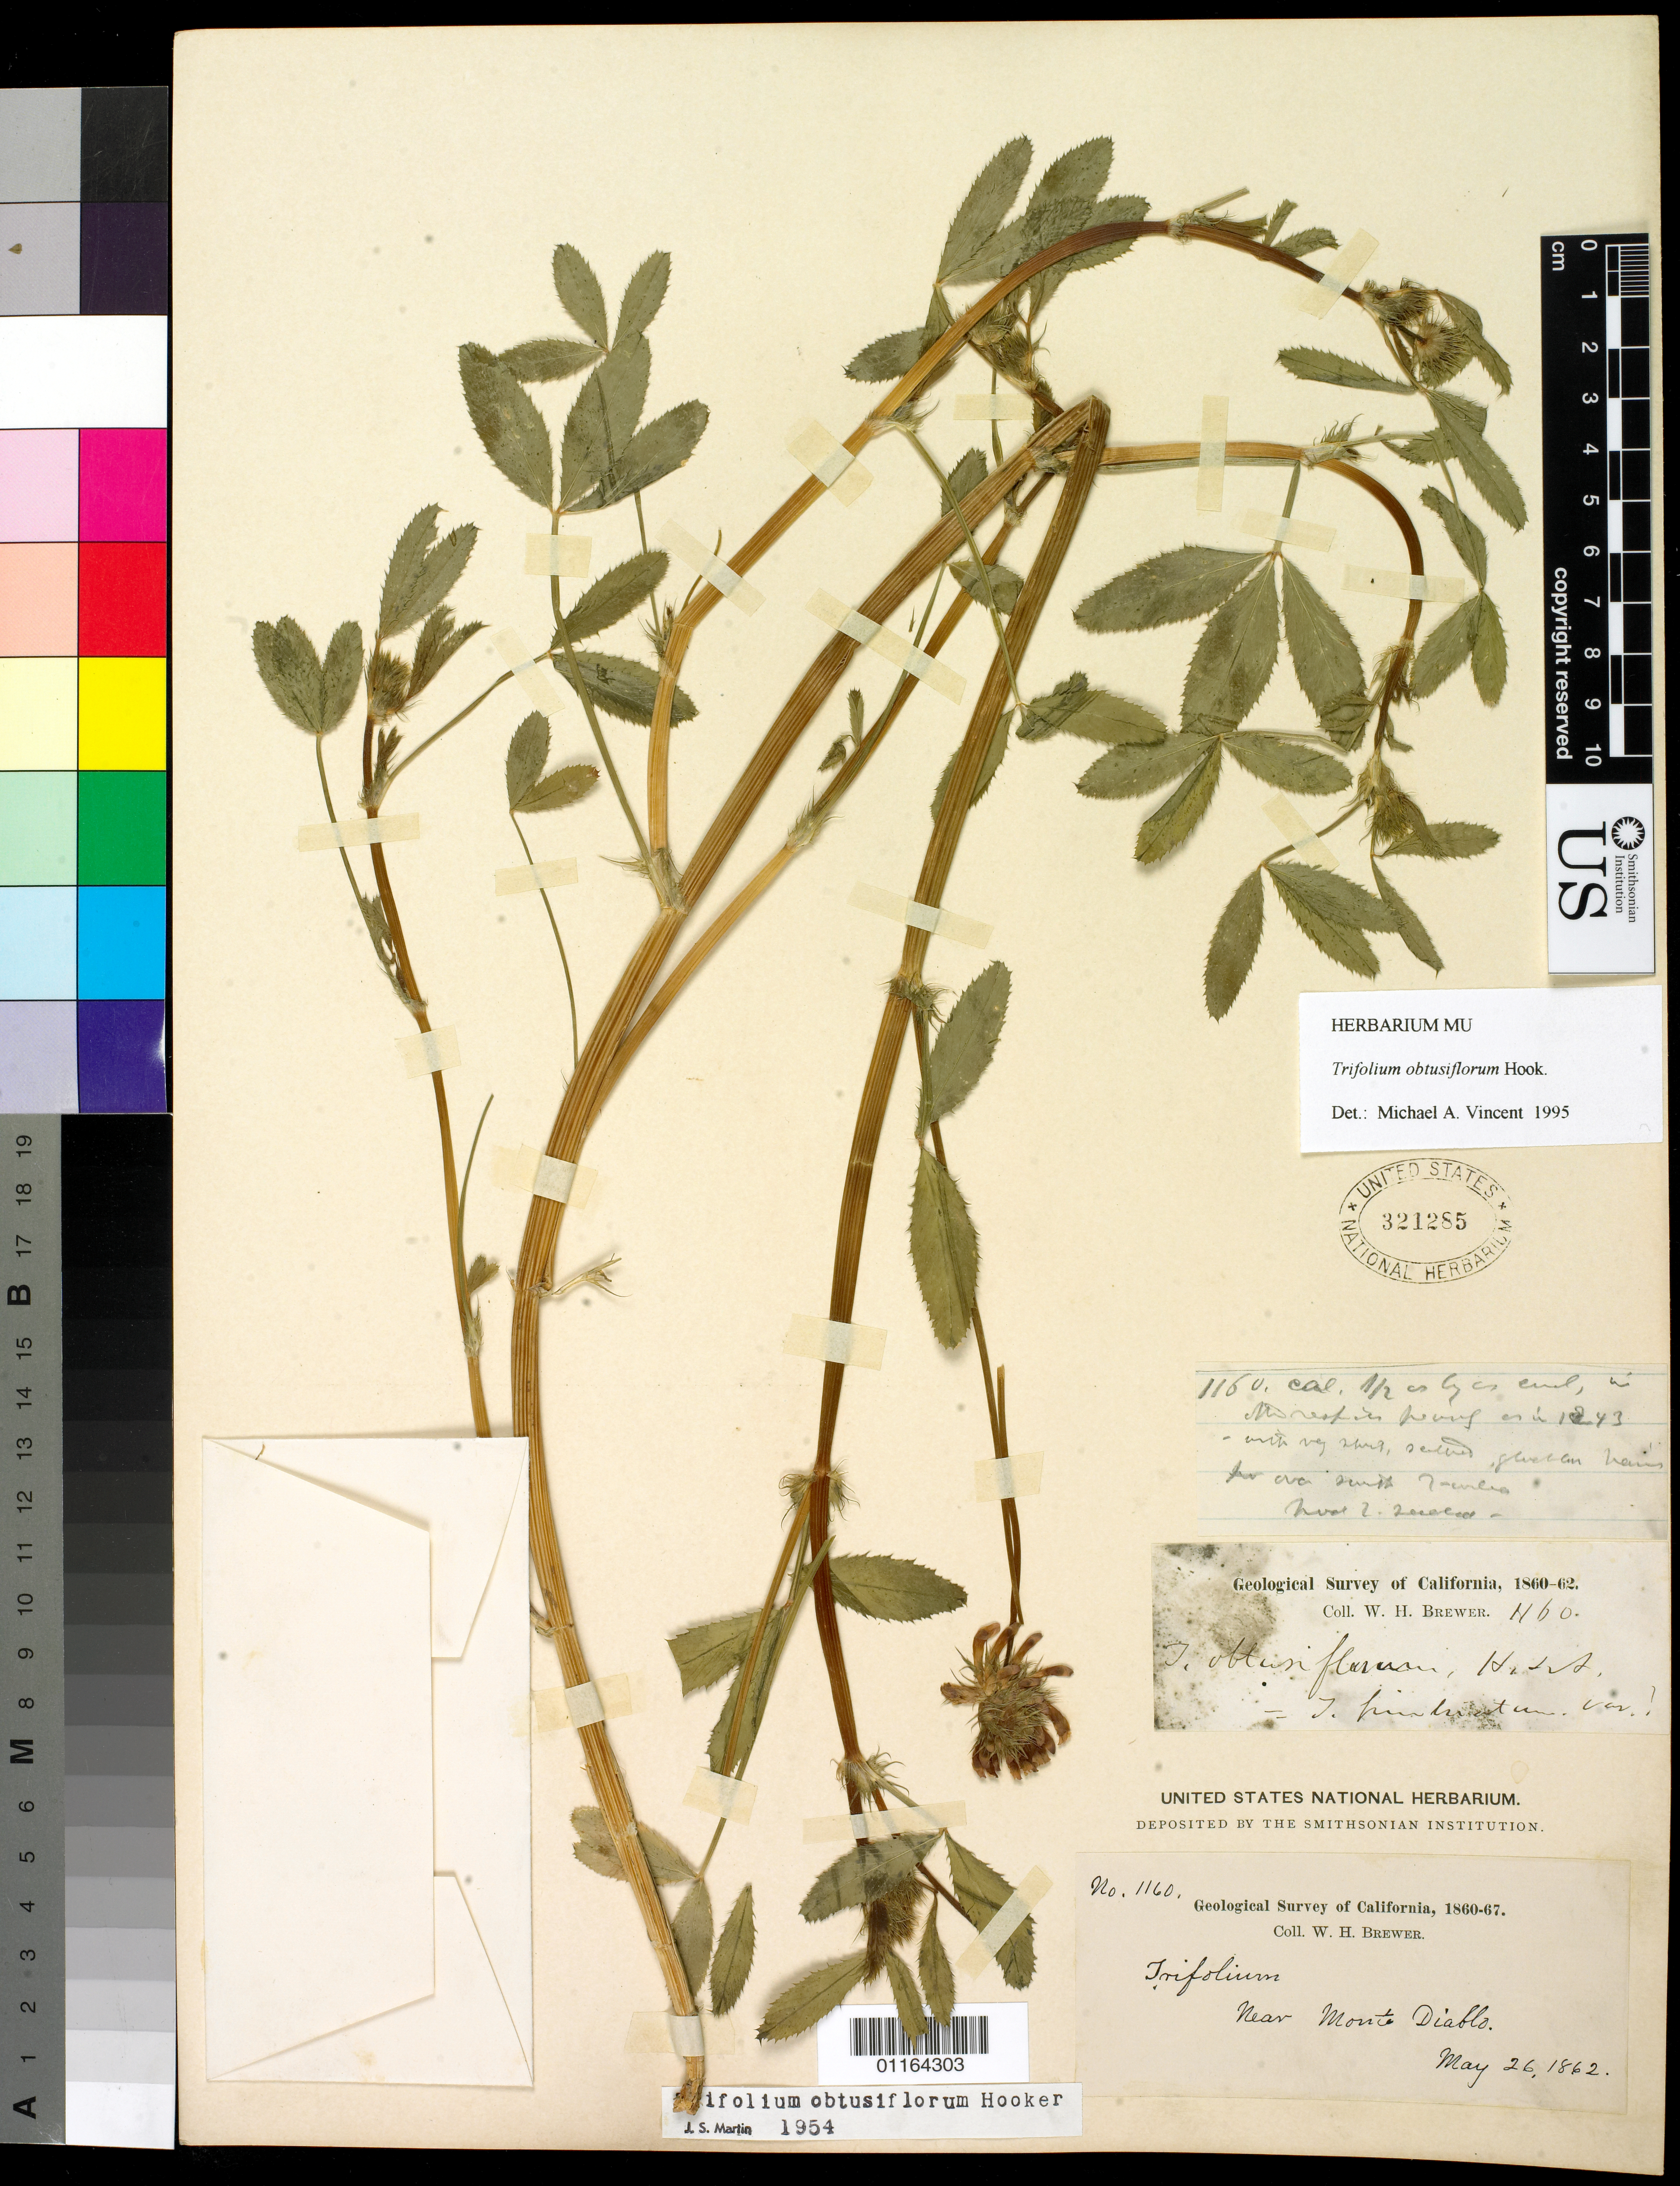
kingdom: Plantae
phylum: Tracheophyta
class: Magnoliopsida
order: Fabales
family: Fabaceae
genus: Trifolium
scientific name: Trifolium obtusiflorum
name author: Hook.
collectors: W. H. Brewer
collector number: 1160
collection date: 1862-05-26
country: United States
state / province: California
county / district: Contra Costa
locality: Near Monte Diablo.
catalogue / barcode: US 321285